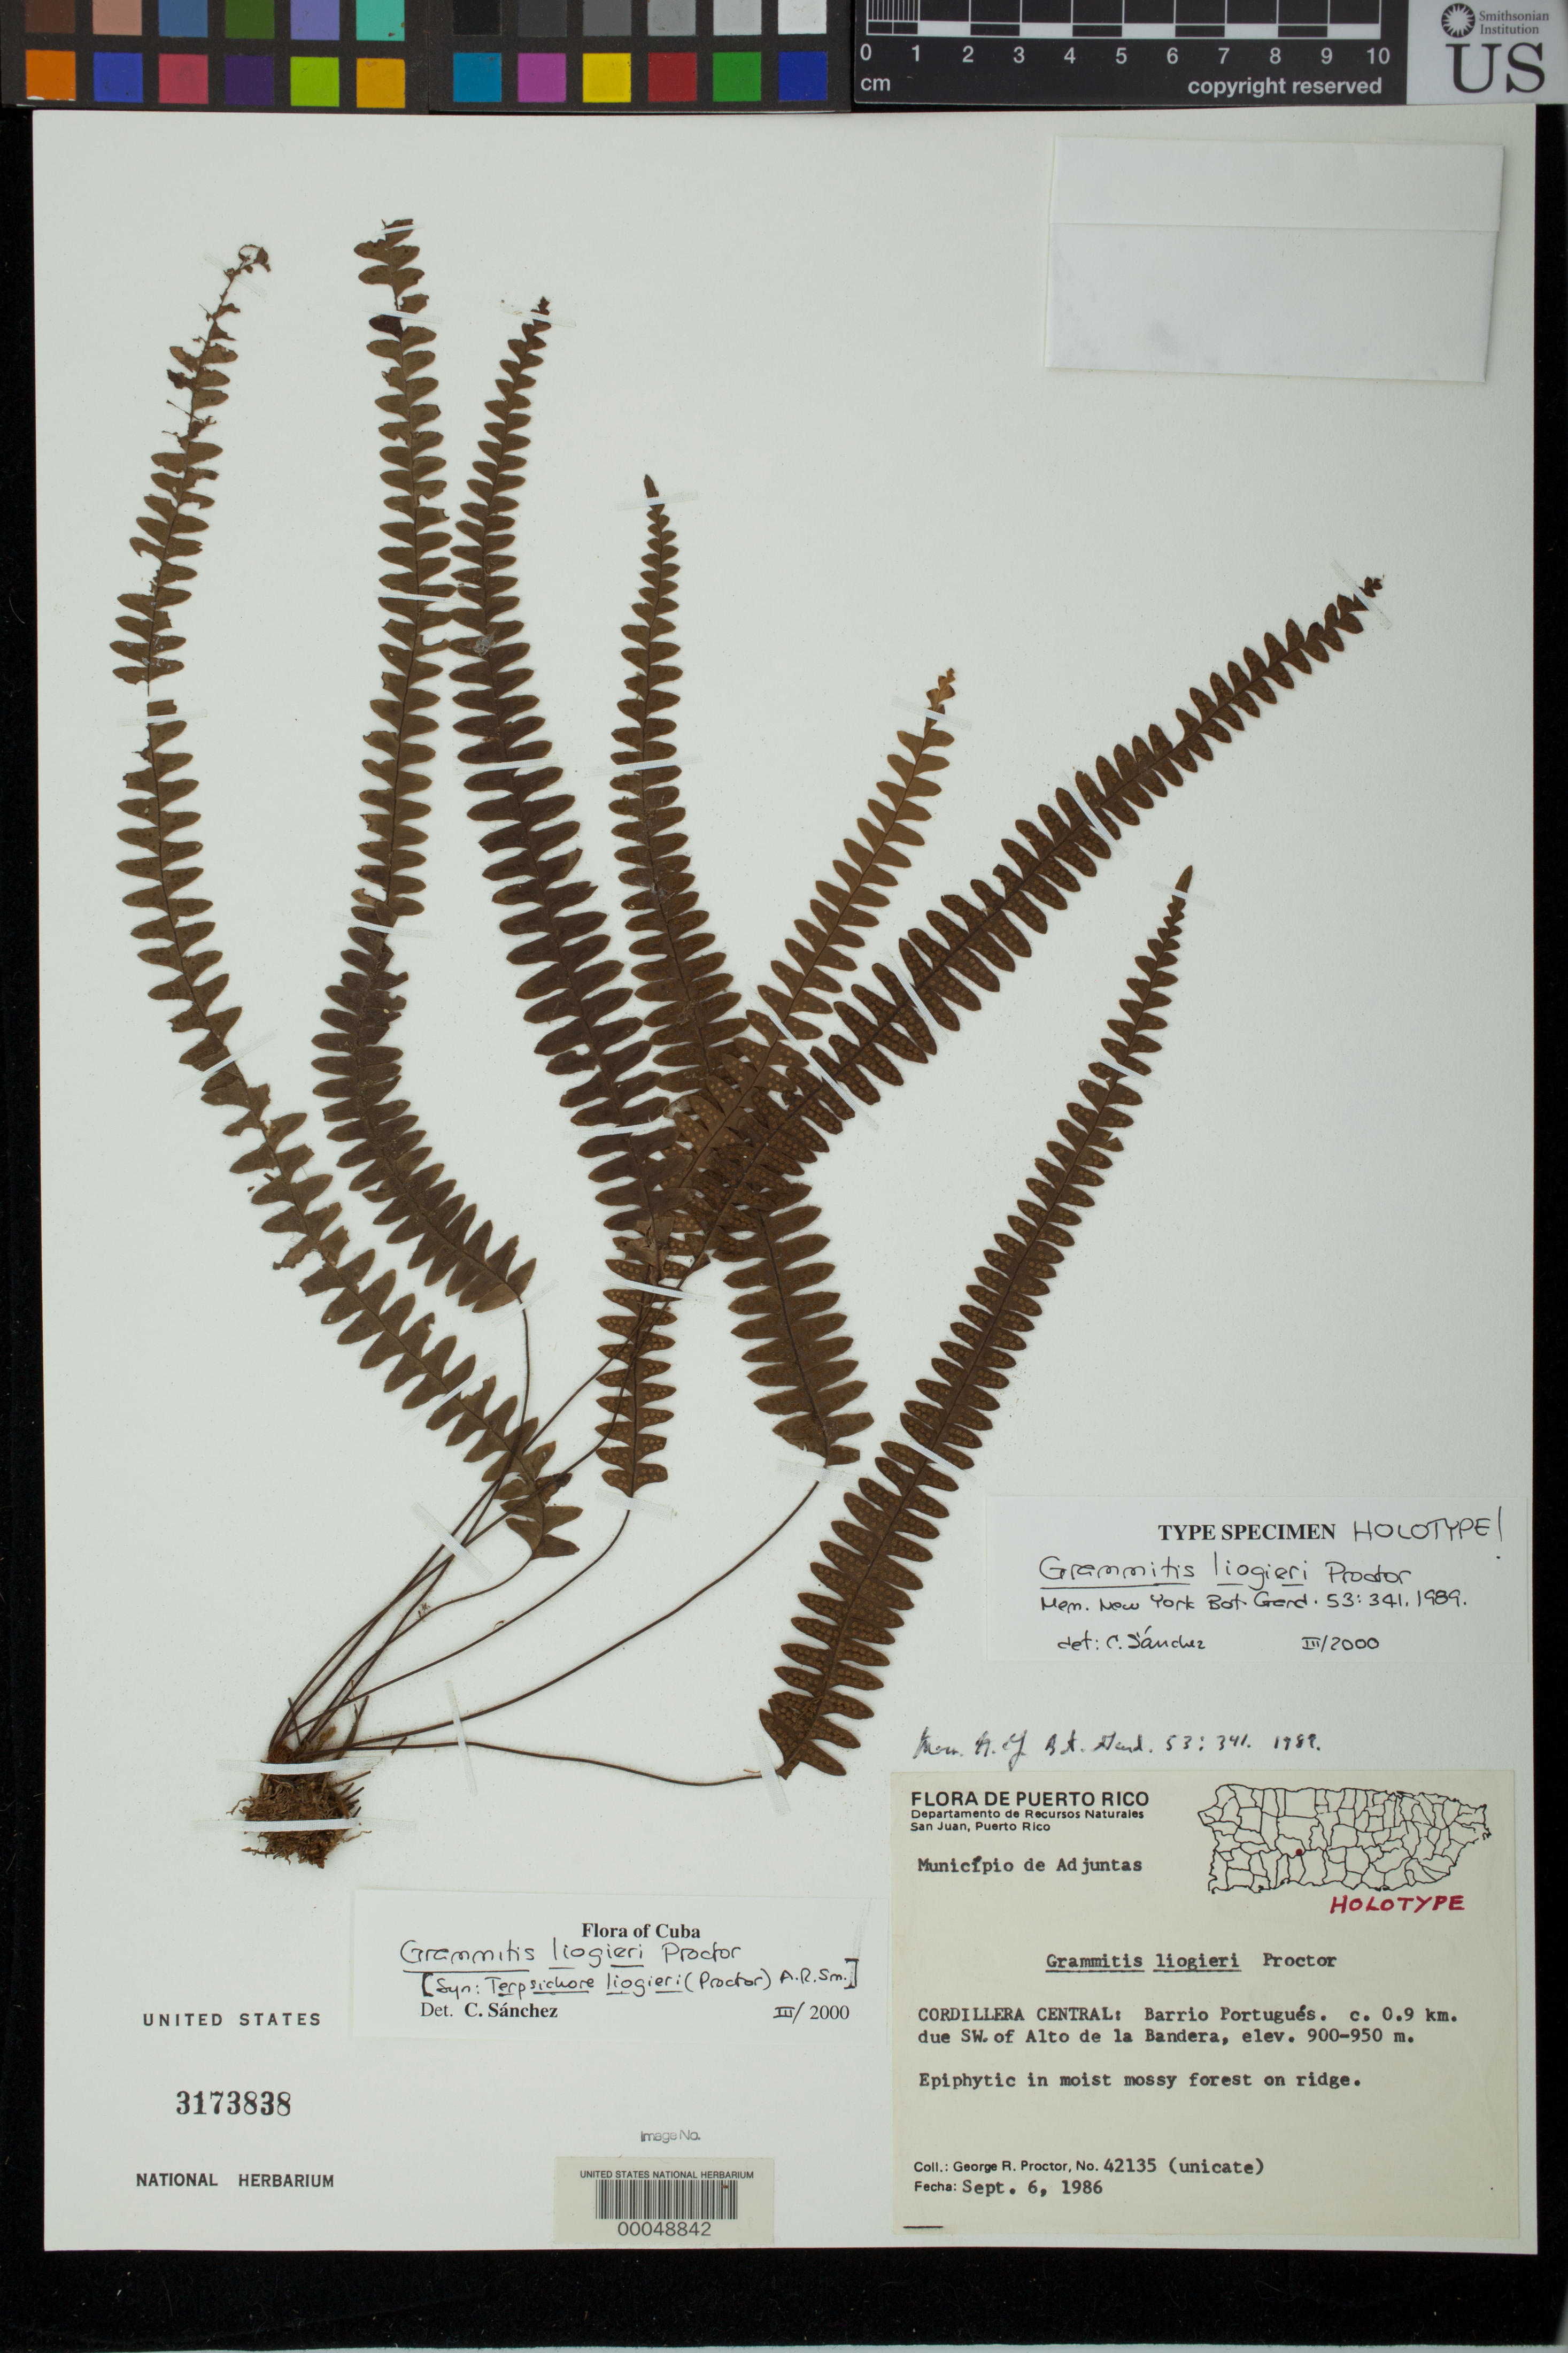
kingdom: Plantae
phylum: Tracheophyta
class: Polypodiopsida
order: Polypodiales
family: Polypodiaceae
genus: Grammitis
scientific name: Grammitis liogieri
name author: Proctor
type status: Holotype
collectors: G. R. Proctor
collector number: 42135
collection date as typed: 06 Sep 1986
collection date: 1986-09-06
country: Puerto Rico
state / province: Adjuntas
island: Greater Antilles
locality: Cordillera Central, 0.9 km SW of Alto de Bandera.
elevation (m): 900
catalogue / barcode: US 3173838